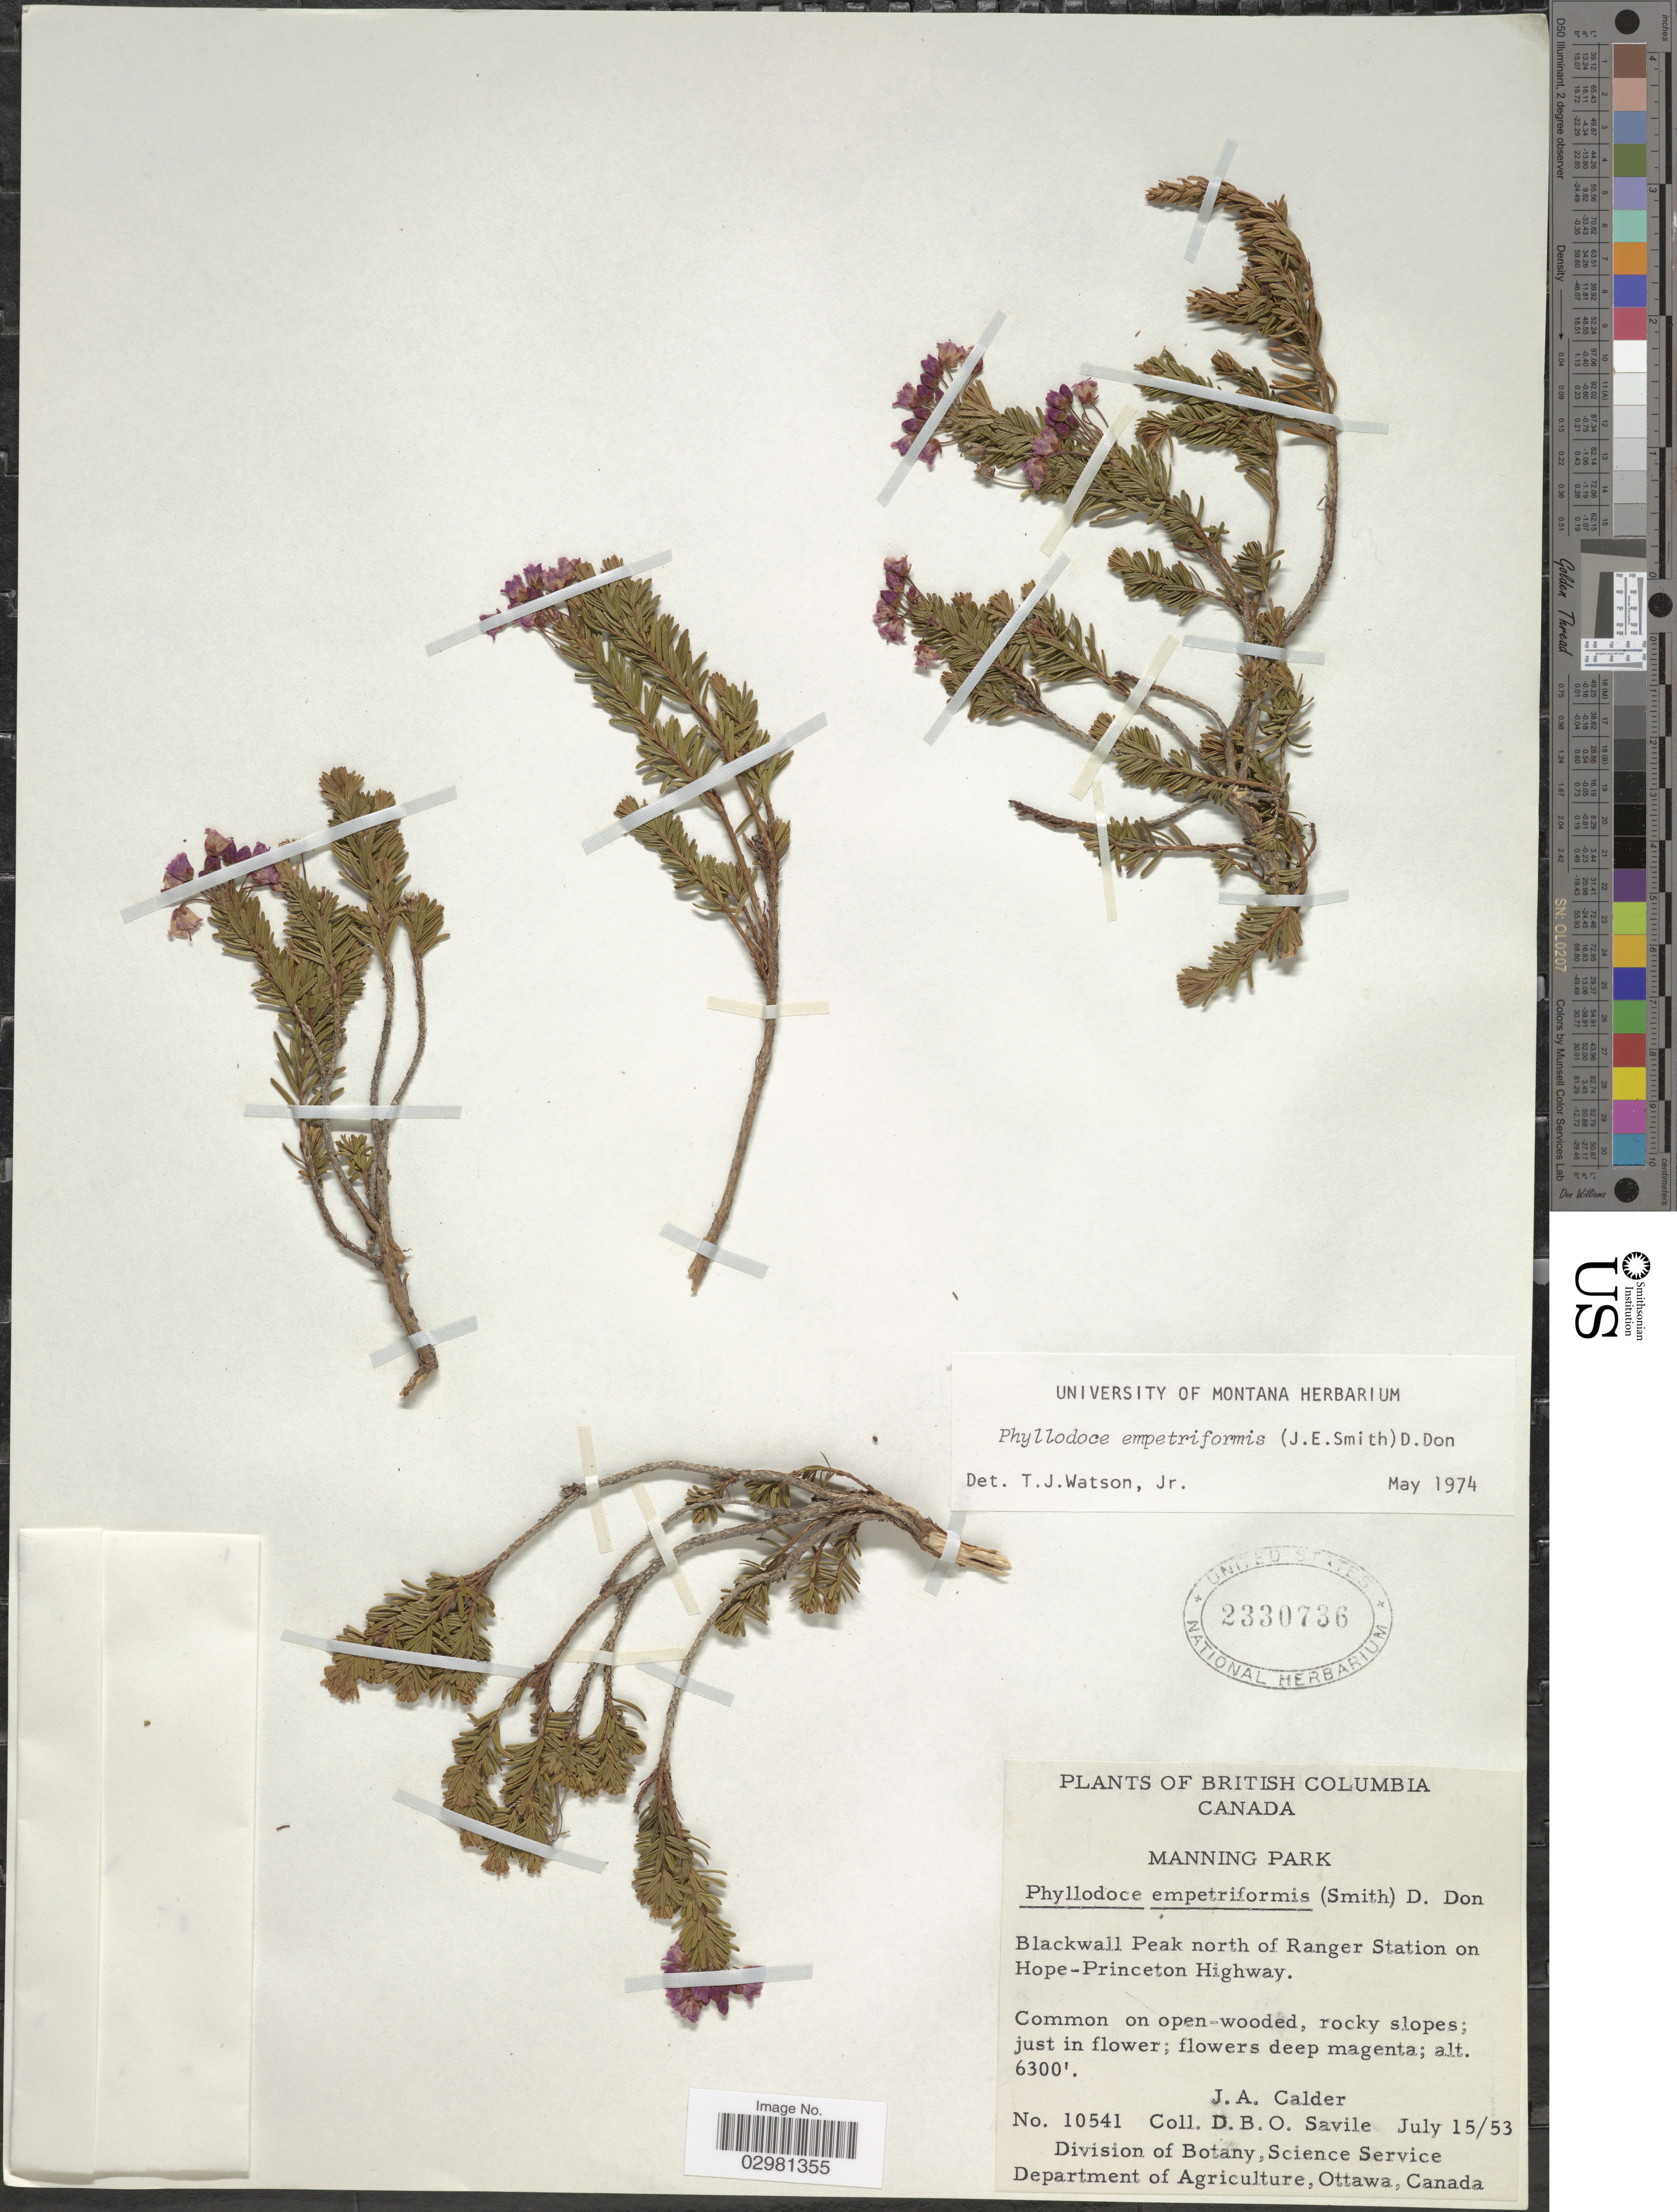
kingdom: Plantae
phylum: Tracheophyta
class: Magnoliopsida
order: Ericales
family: Ericaceae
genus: Phyllodoce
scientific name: Phyllodoce empetiformis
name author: (Small) D. Don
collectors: J. A. Calder & D. Savile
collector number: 10541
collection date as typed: Transcribed d/m/y: 15/7/53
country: Canada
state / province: British Columbia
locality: Manning Park, Blackwall Peak north of Ranger Station on Hope-Princeton Highway.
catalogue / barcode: US 2330736